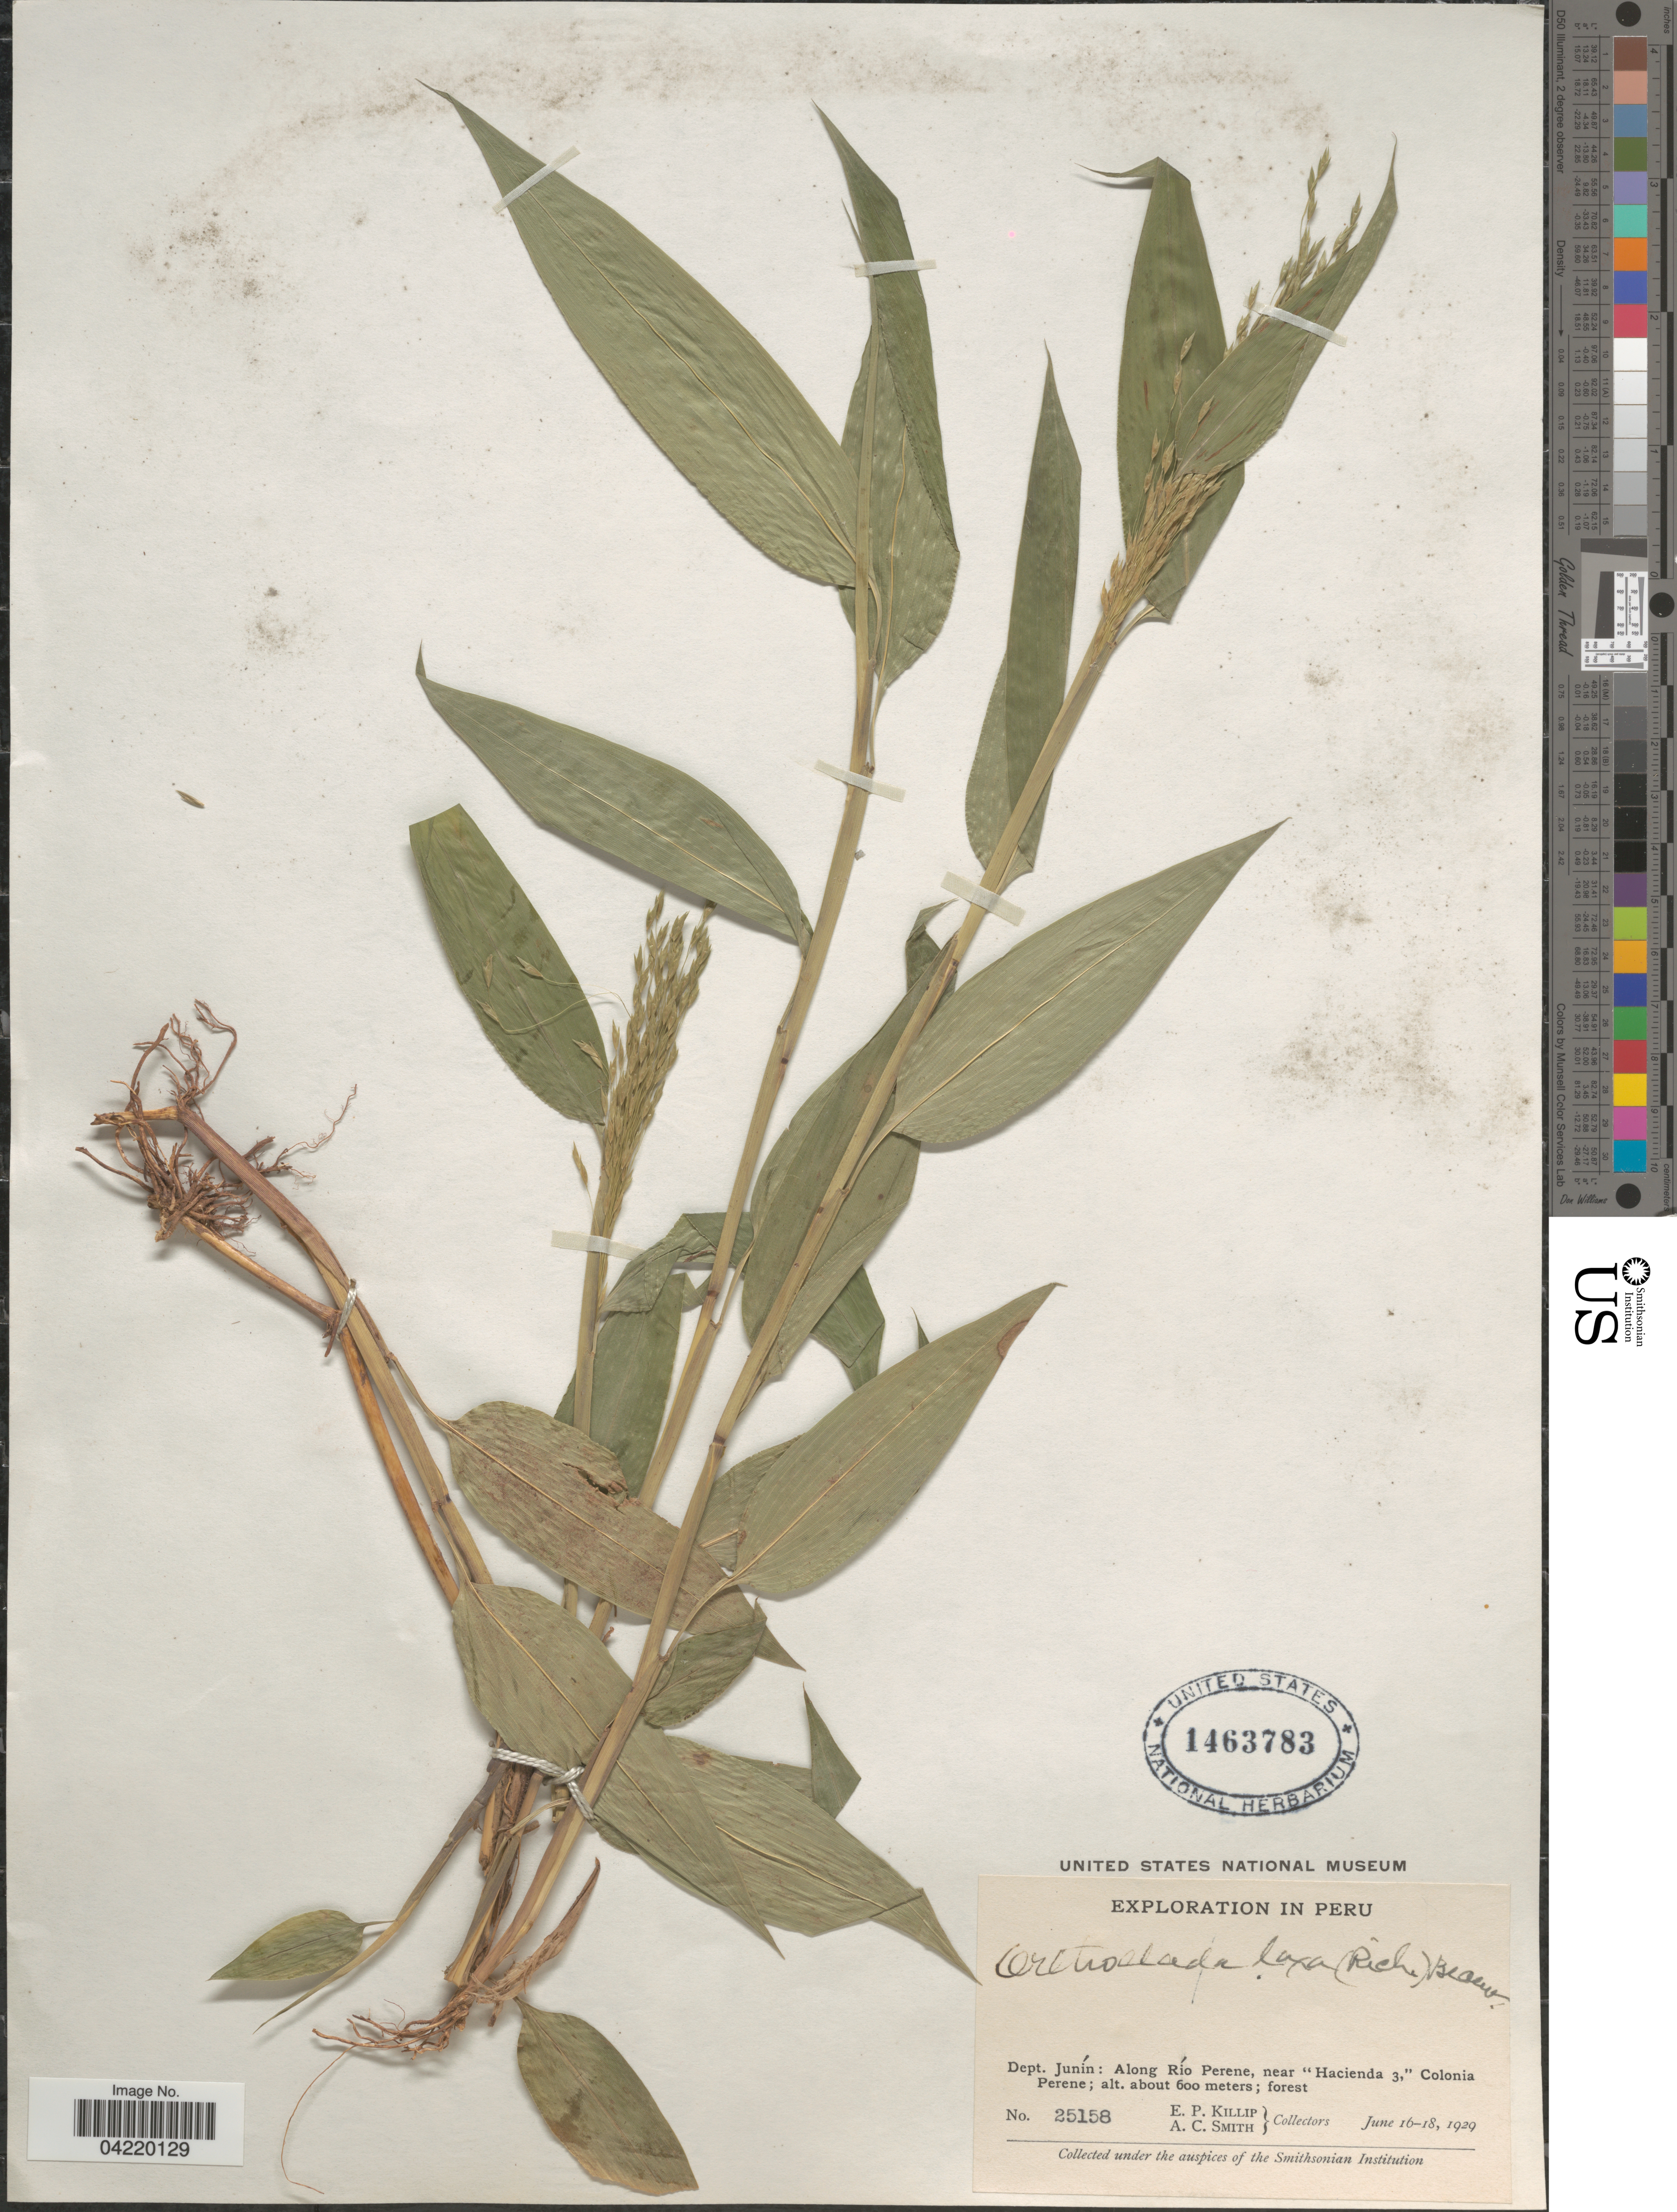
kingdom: Plantae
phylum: Tracheophyta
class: Liliopsida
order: Poales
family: Poaceae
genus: Orthoclada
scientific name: Orthoclada laxa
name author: P. Beauv.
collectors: E. P. Killip & A. C. Smith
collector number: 25158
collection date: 1929-06-16/1929-06-18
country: Peru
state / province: Junín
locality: Exploration in Peru. Dept Junín: Along Río Perene, near "Hacienda 3", Colonia Perene.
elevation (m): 600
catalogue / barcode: US 1463783